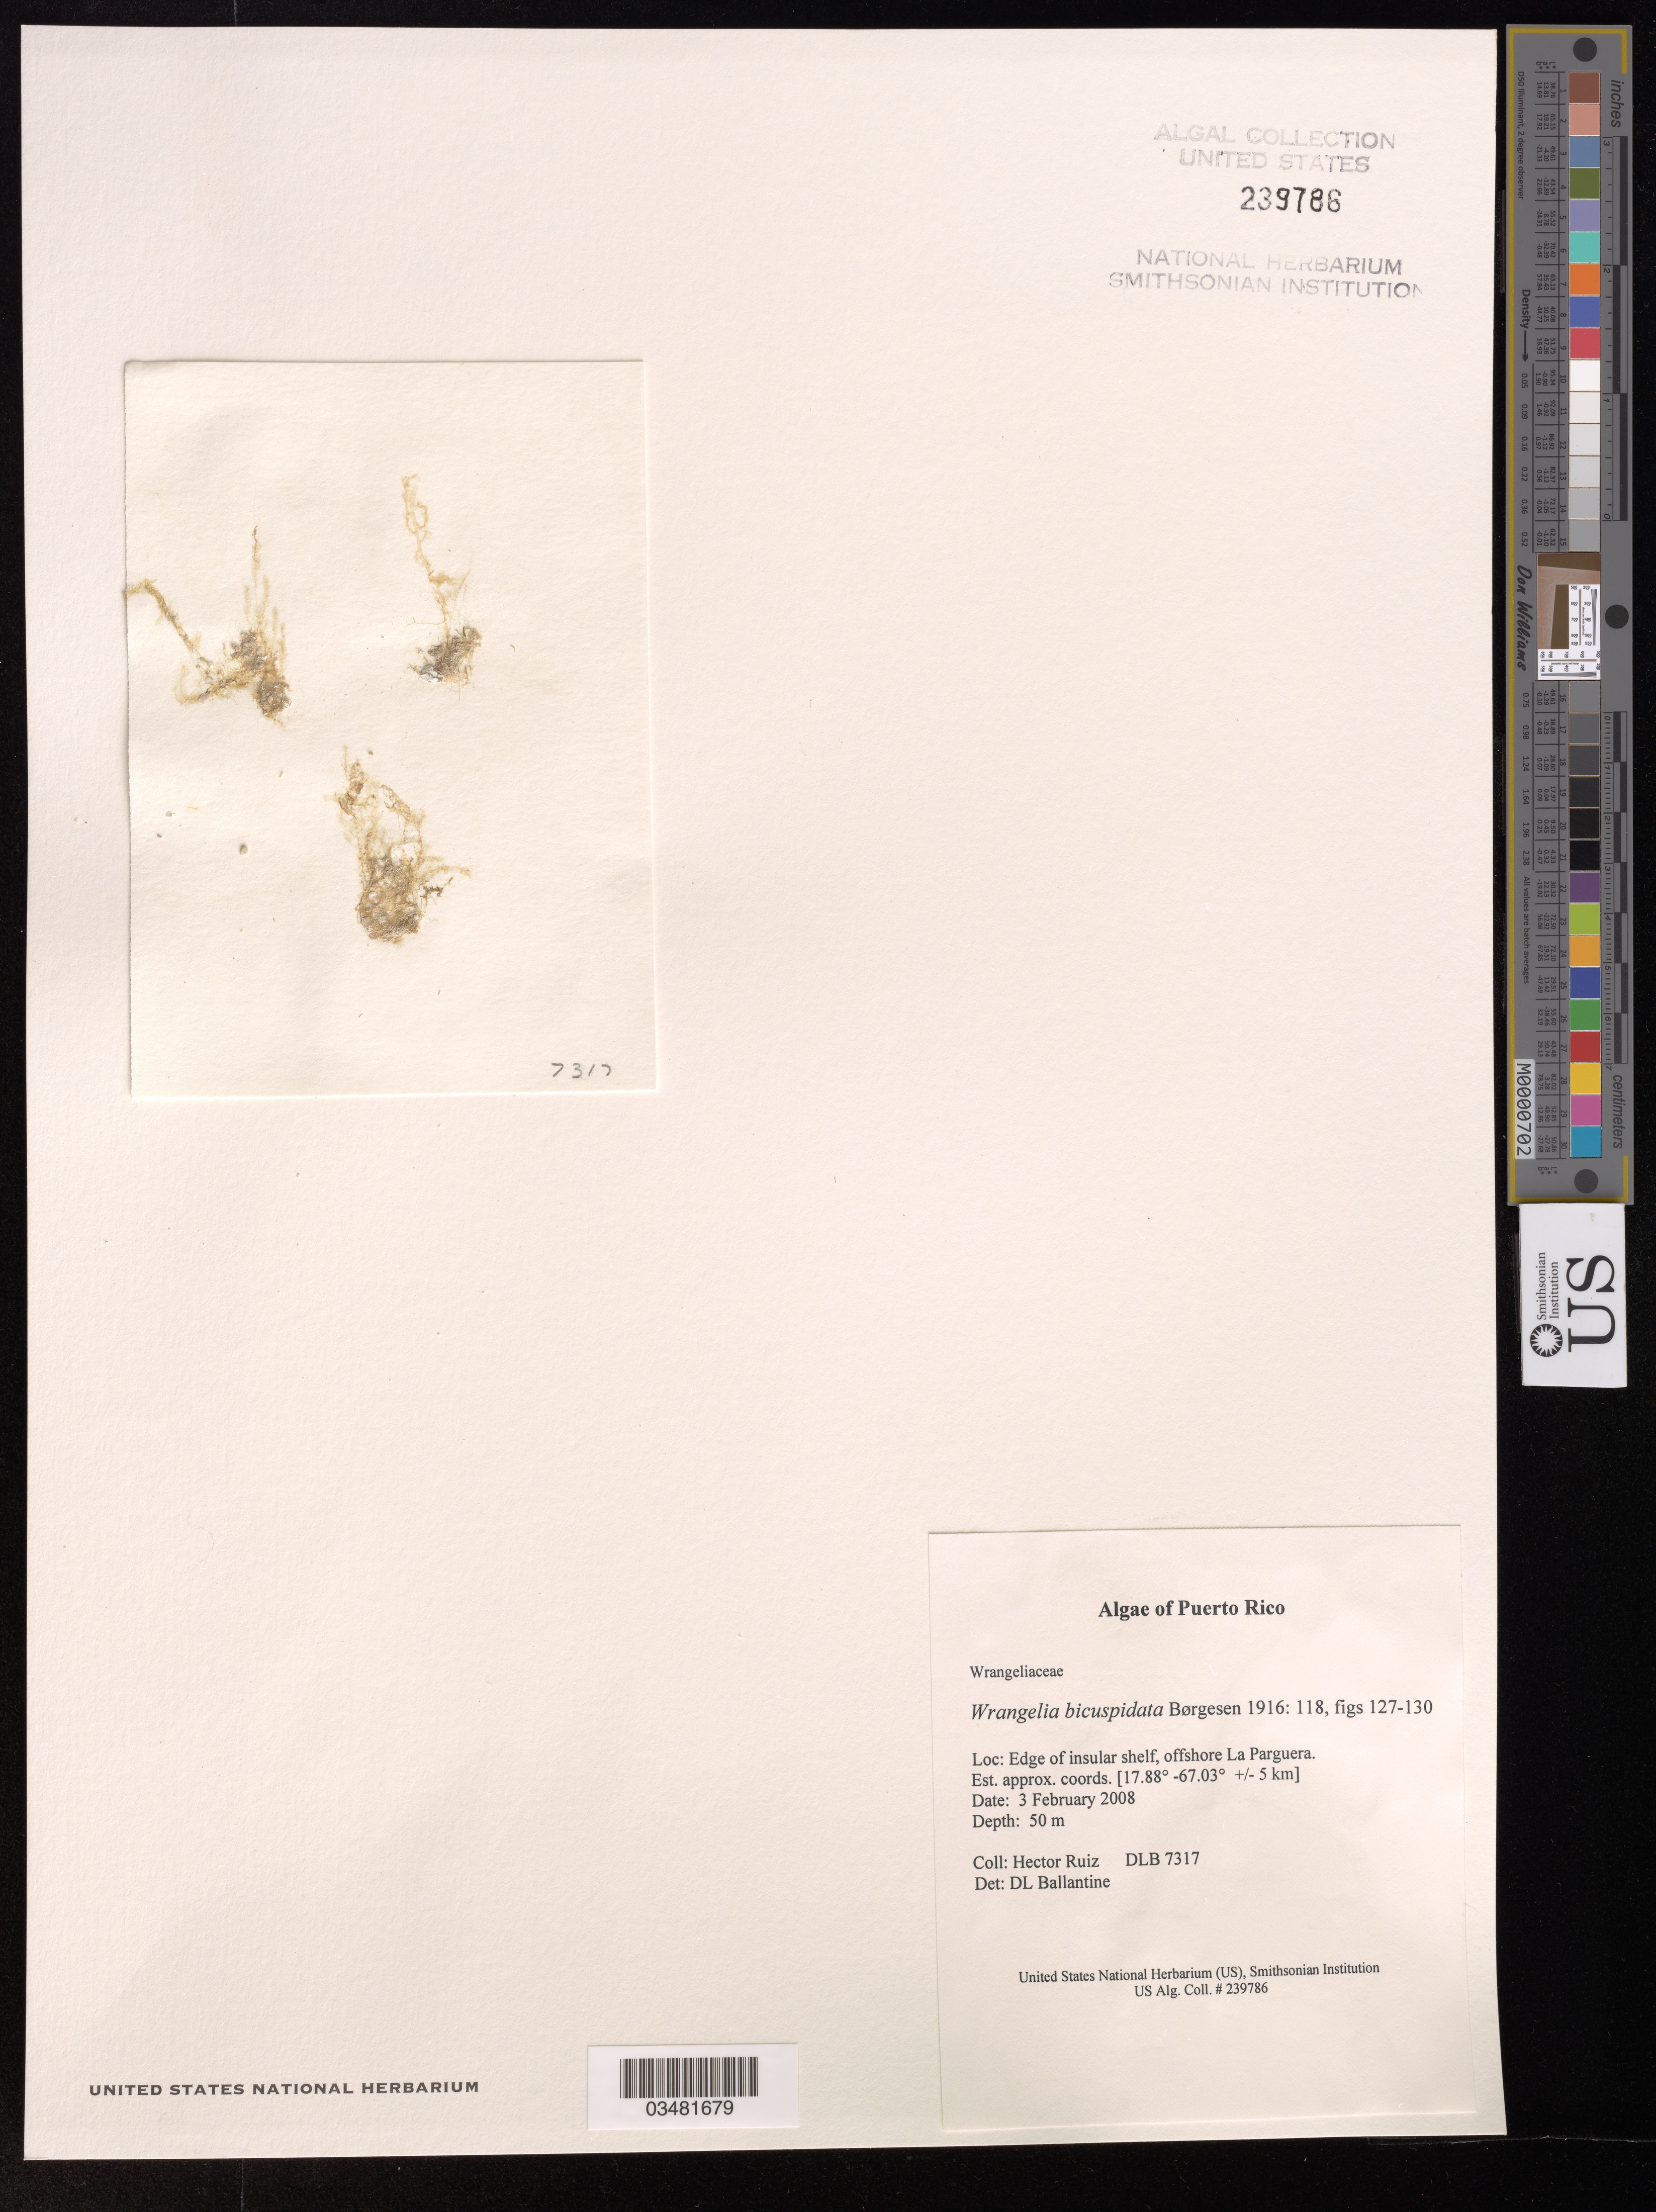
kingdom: Plantae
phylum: Rhodophyta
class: Florideophyceae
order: Ceramiales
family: Wrangeliaceae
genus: Wrangelia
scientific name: Wrangelia bicuspidata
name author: Børgesen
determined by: Ballantine, D. L.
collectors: H. Ruiz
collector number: DLB 7317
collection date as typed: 3 February 2008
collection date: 2008-02-03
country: Puerto Rico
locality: Edge of insular shelf, offshore La Parguera.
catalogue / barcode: US 239786